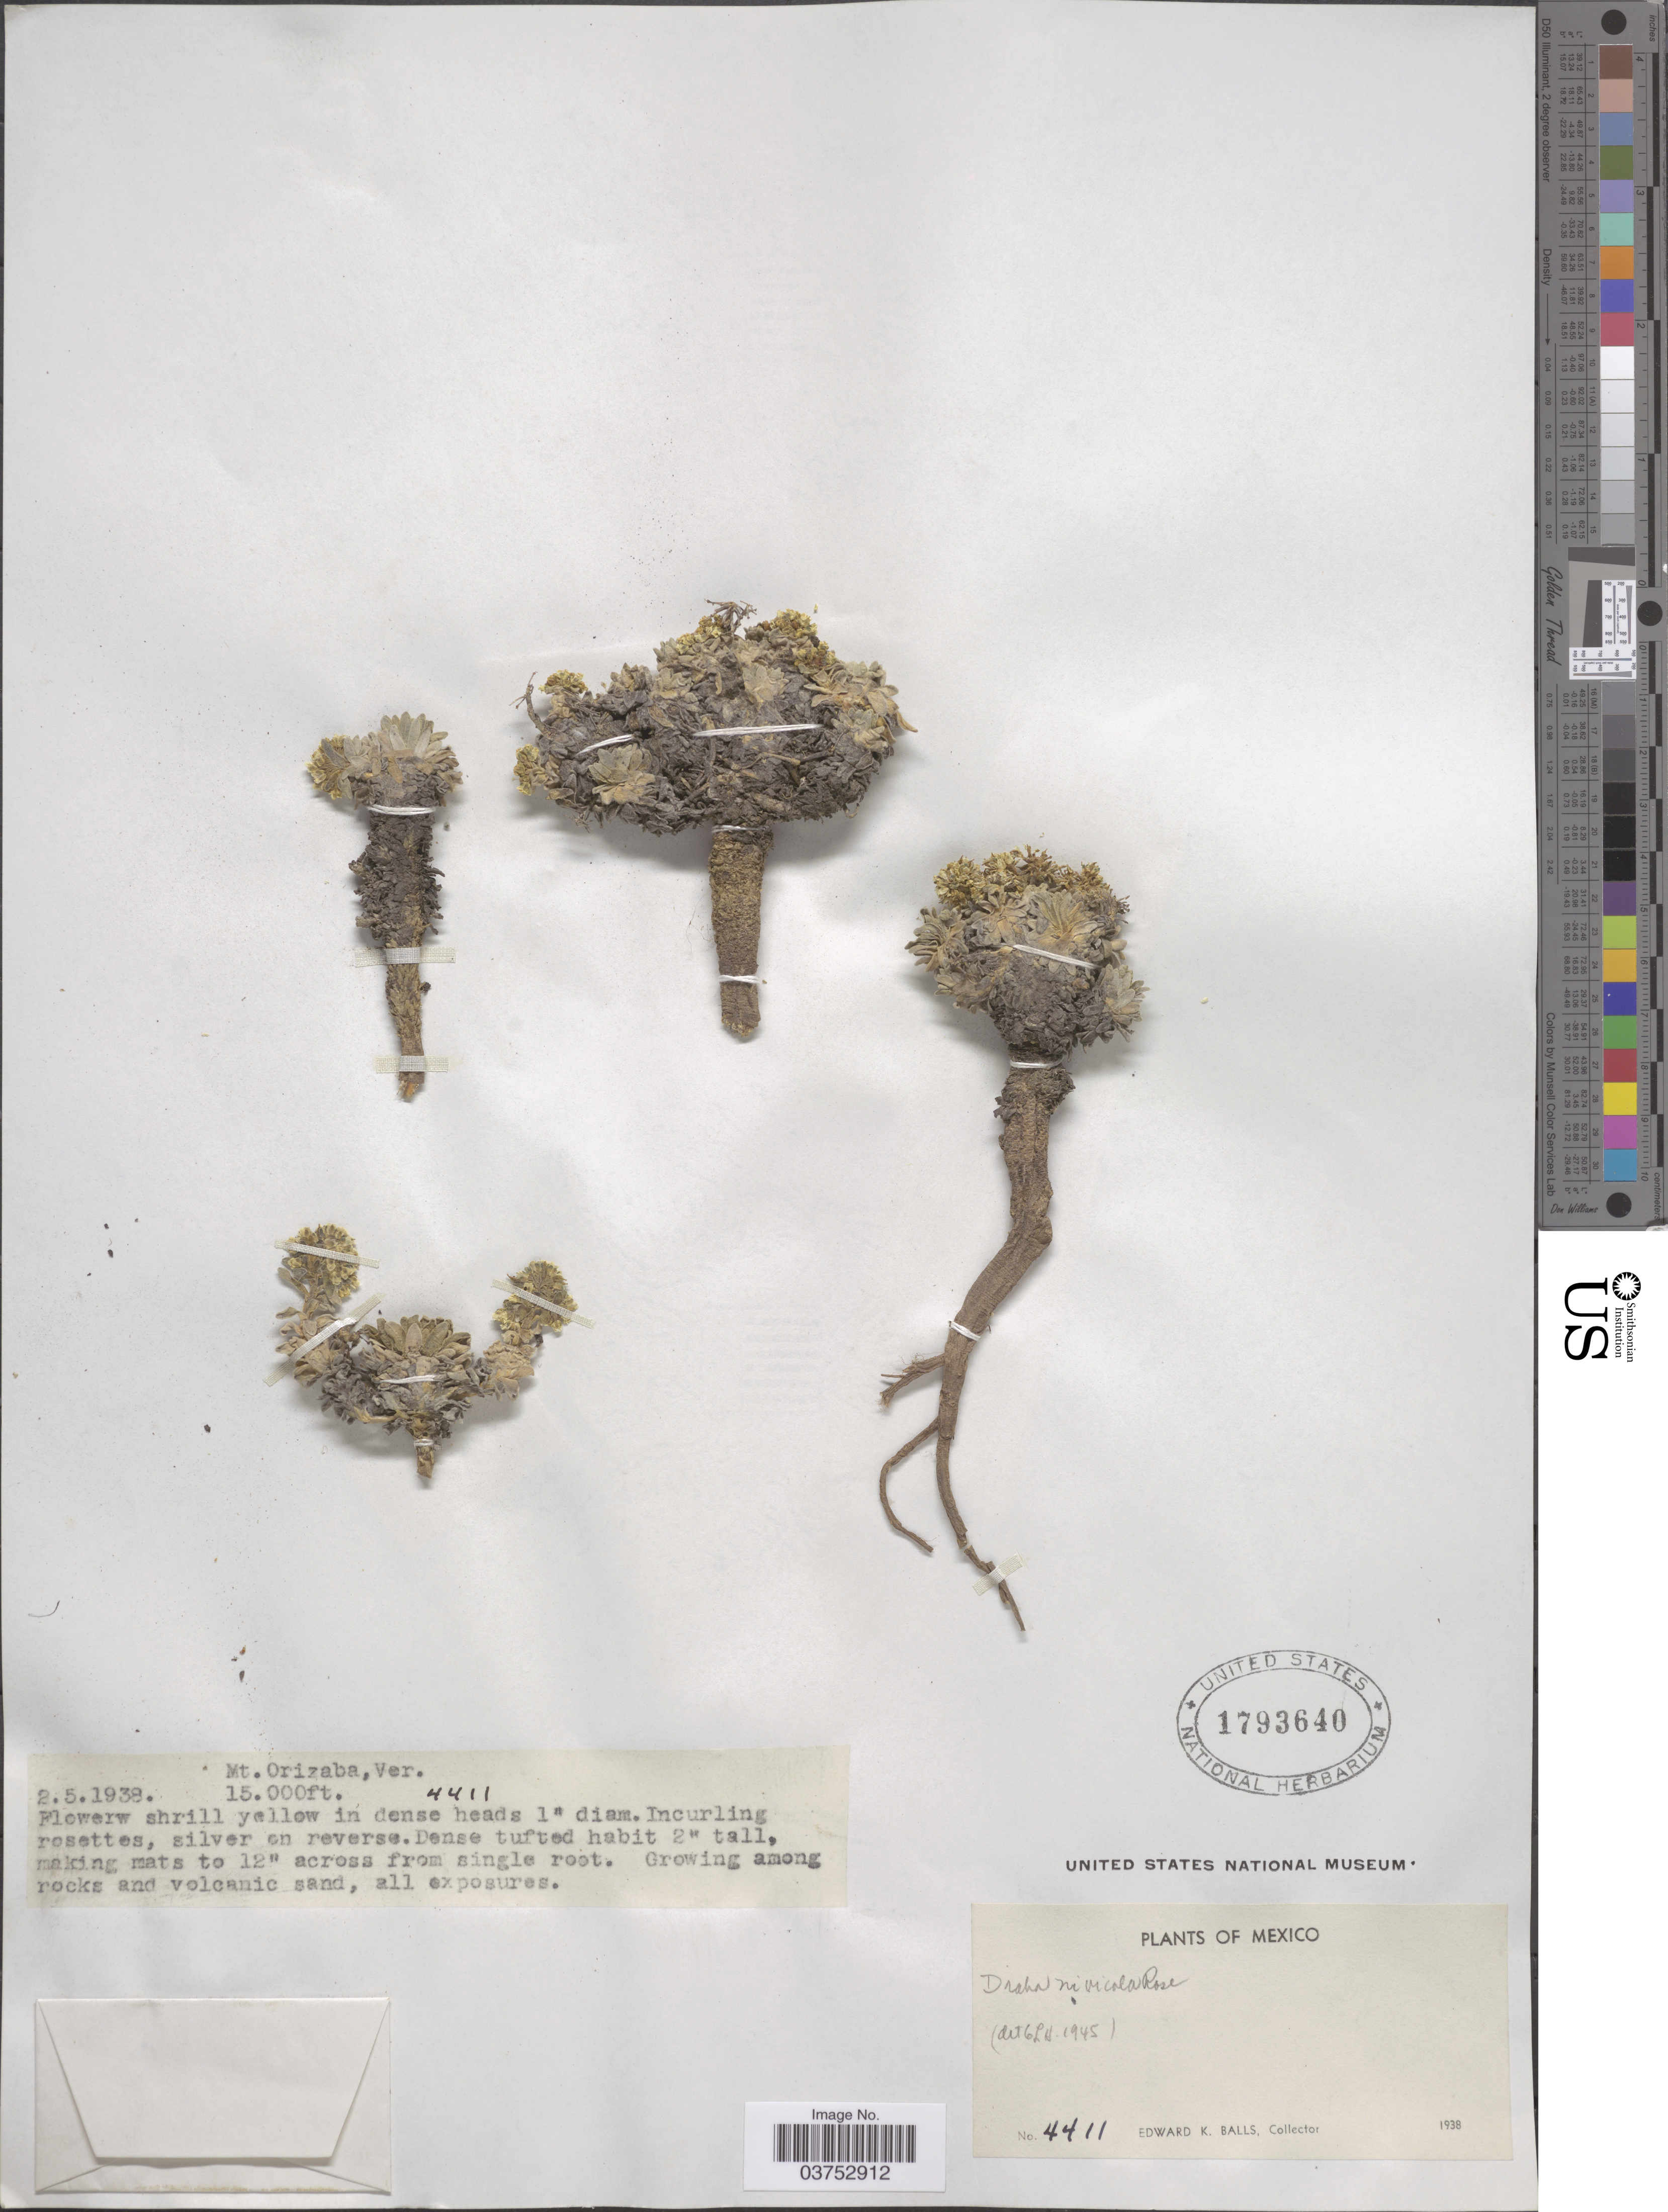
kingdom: Plantae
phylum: Tracheophyta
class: Magnoliopsida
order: Brassicales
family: Brassicaceae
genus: Draba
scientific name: Draba tolucensis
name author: (A. Gray) Kunth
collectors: E. K. Balls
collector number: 4411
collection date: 1938-05-02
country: Mexico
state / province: Veracruz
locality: Mt. Orizaba, Ver.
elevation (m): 4572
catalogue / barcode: US 1793640